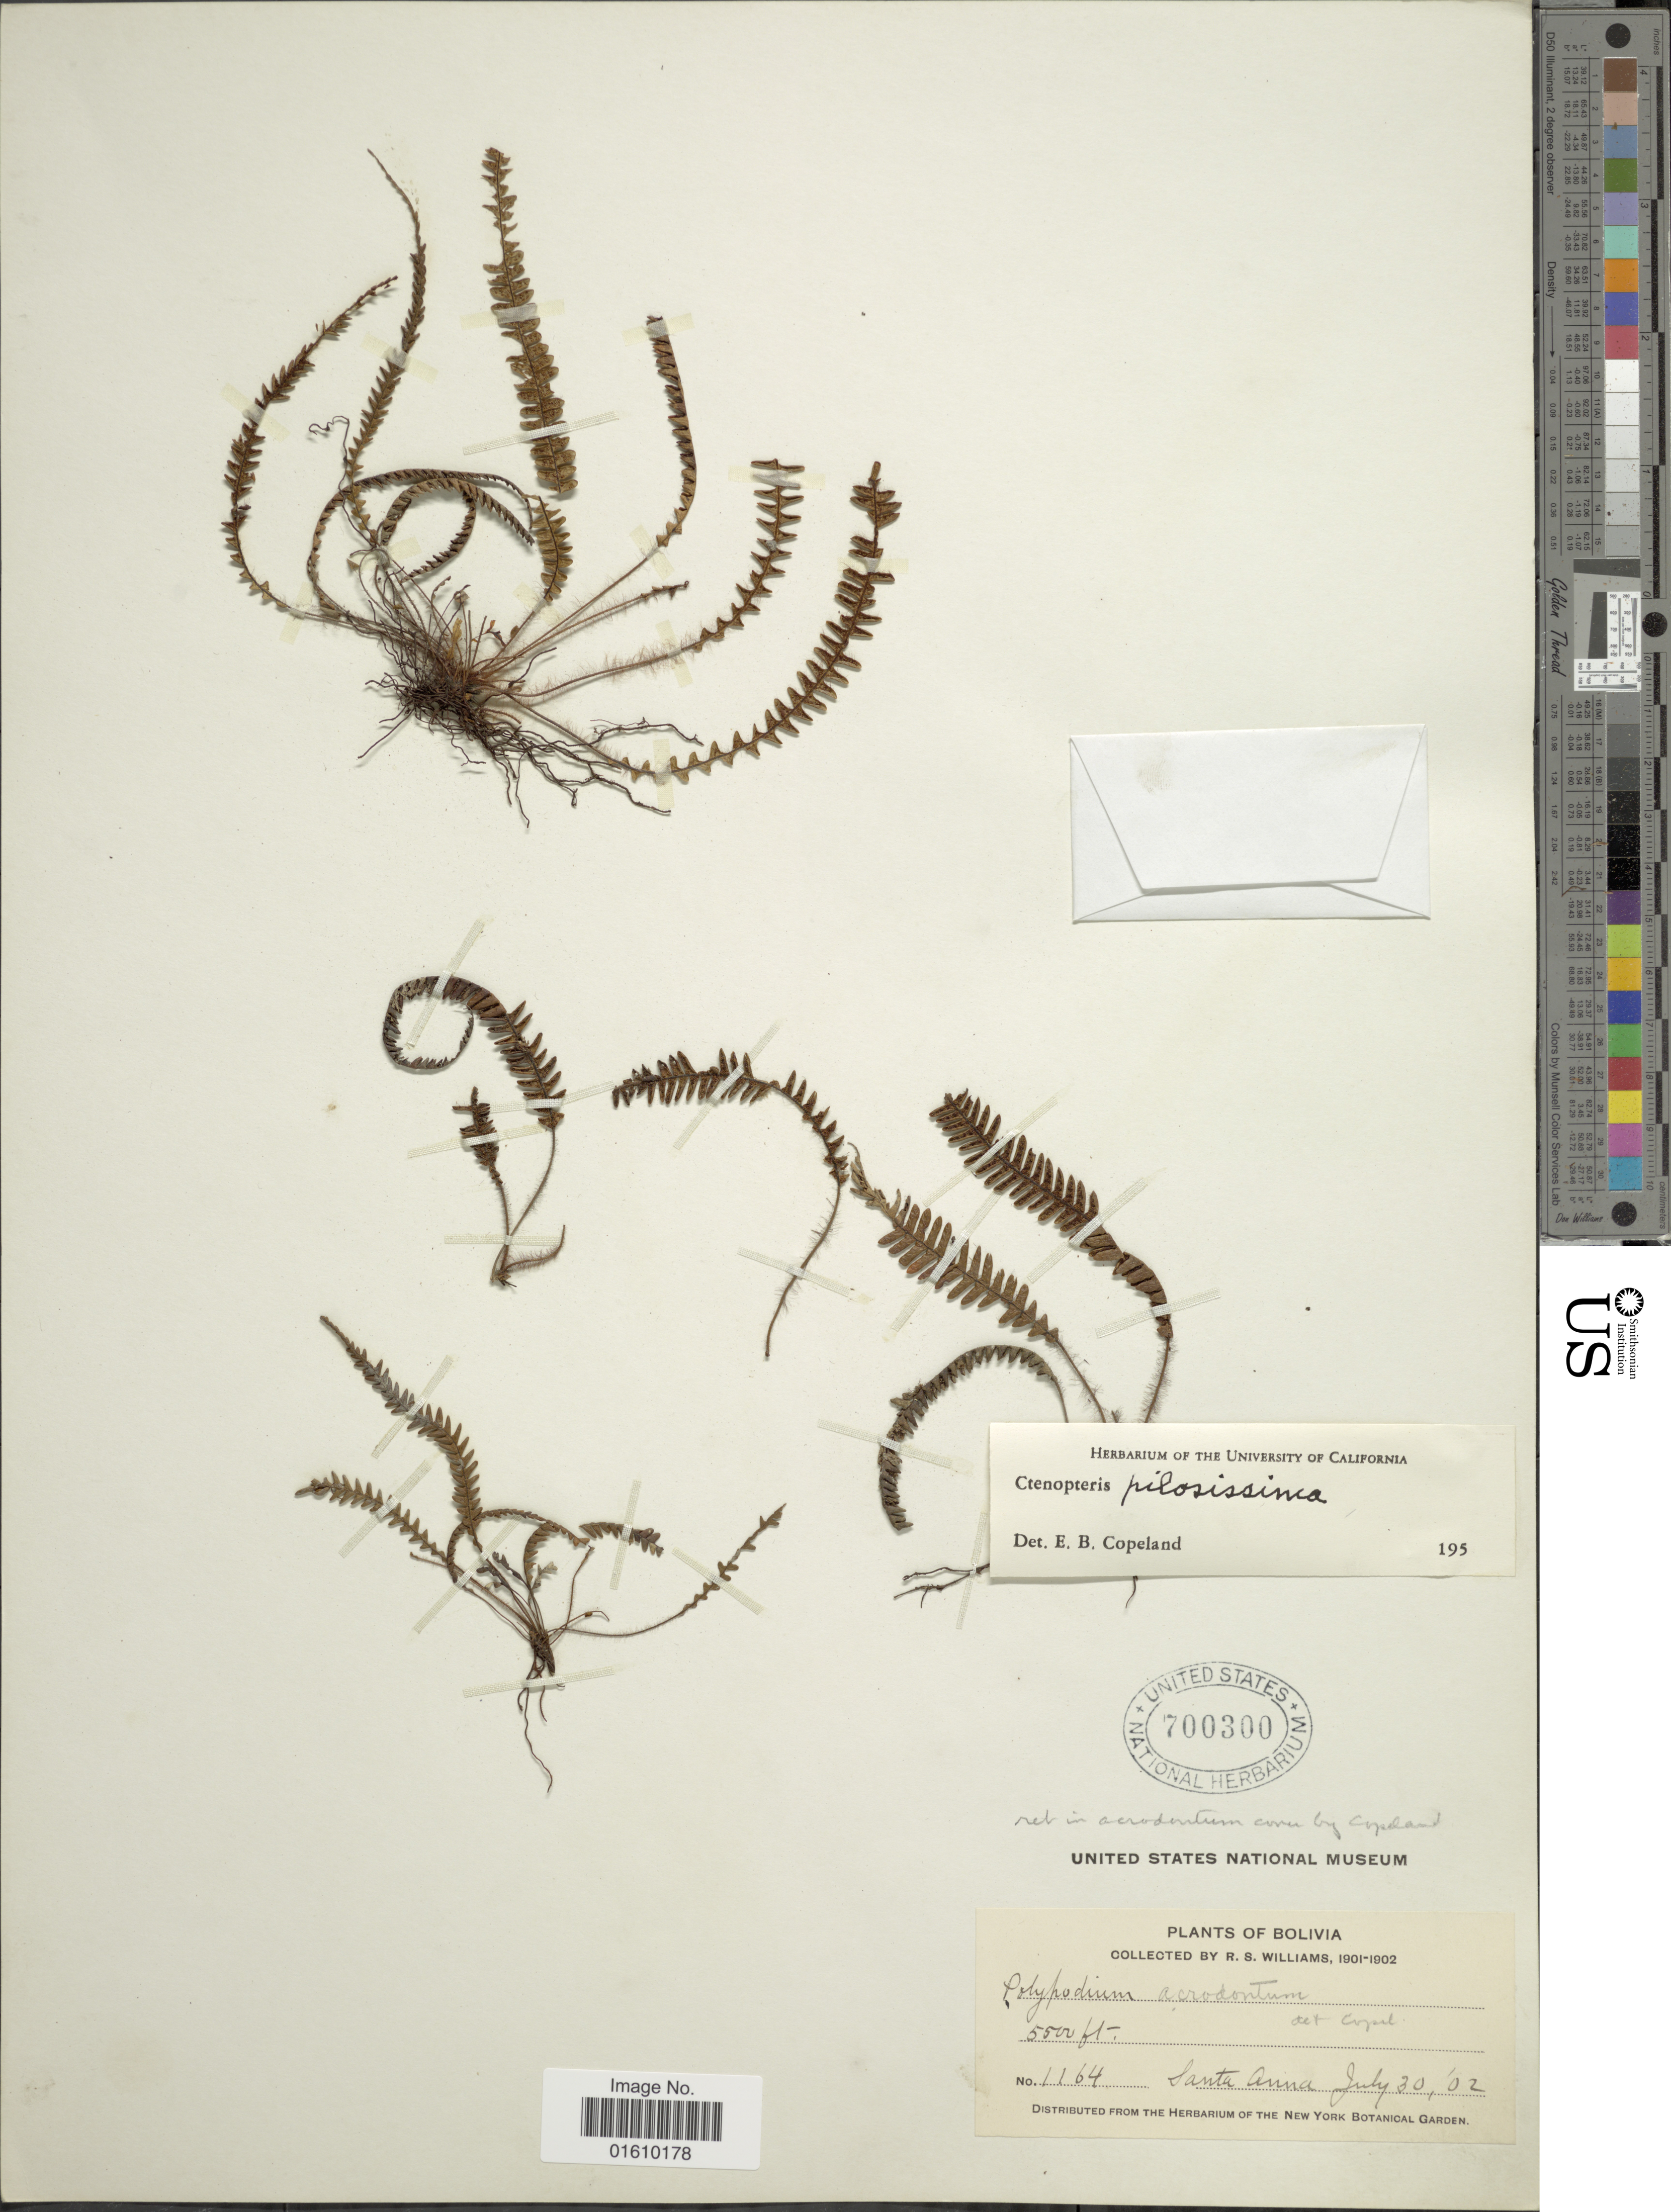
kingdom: Plantae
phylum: Tracheophyta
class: Polypodiopsida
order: Polypodiales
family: Polypodiaceae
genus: Melpomene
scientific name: Melpomene pilosissima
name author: (M. Martens & Galeotti) A.R. Sm. & R.C. Moran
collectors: R. S. Williams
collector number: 1164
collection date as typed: July 30, '02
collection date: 1902-07-30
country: Bolivia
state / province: La Paz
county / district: Franz Tamayo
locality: Santa Ana (near Aten)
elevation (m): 1676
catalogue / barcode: US 700300